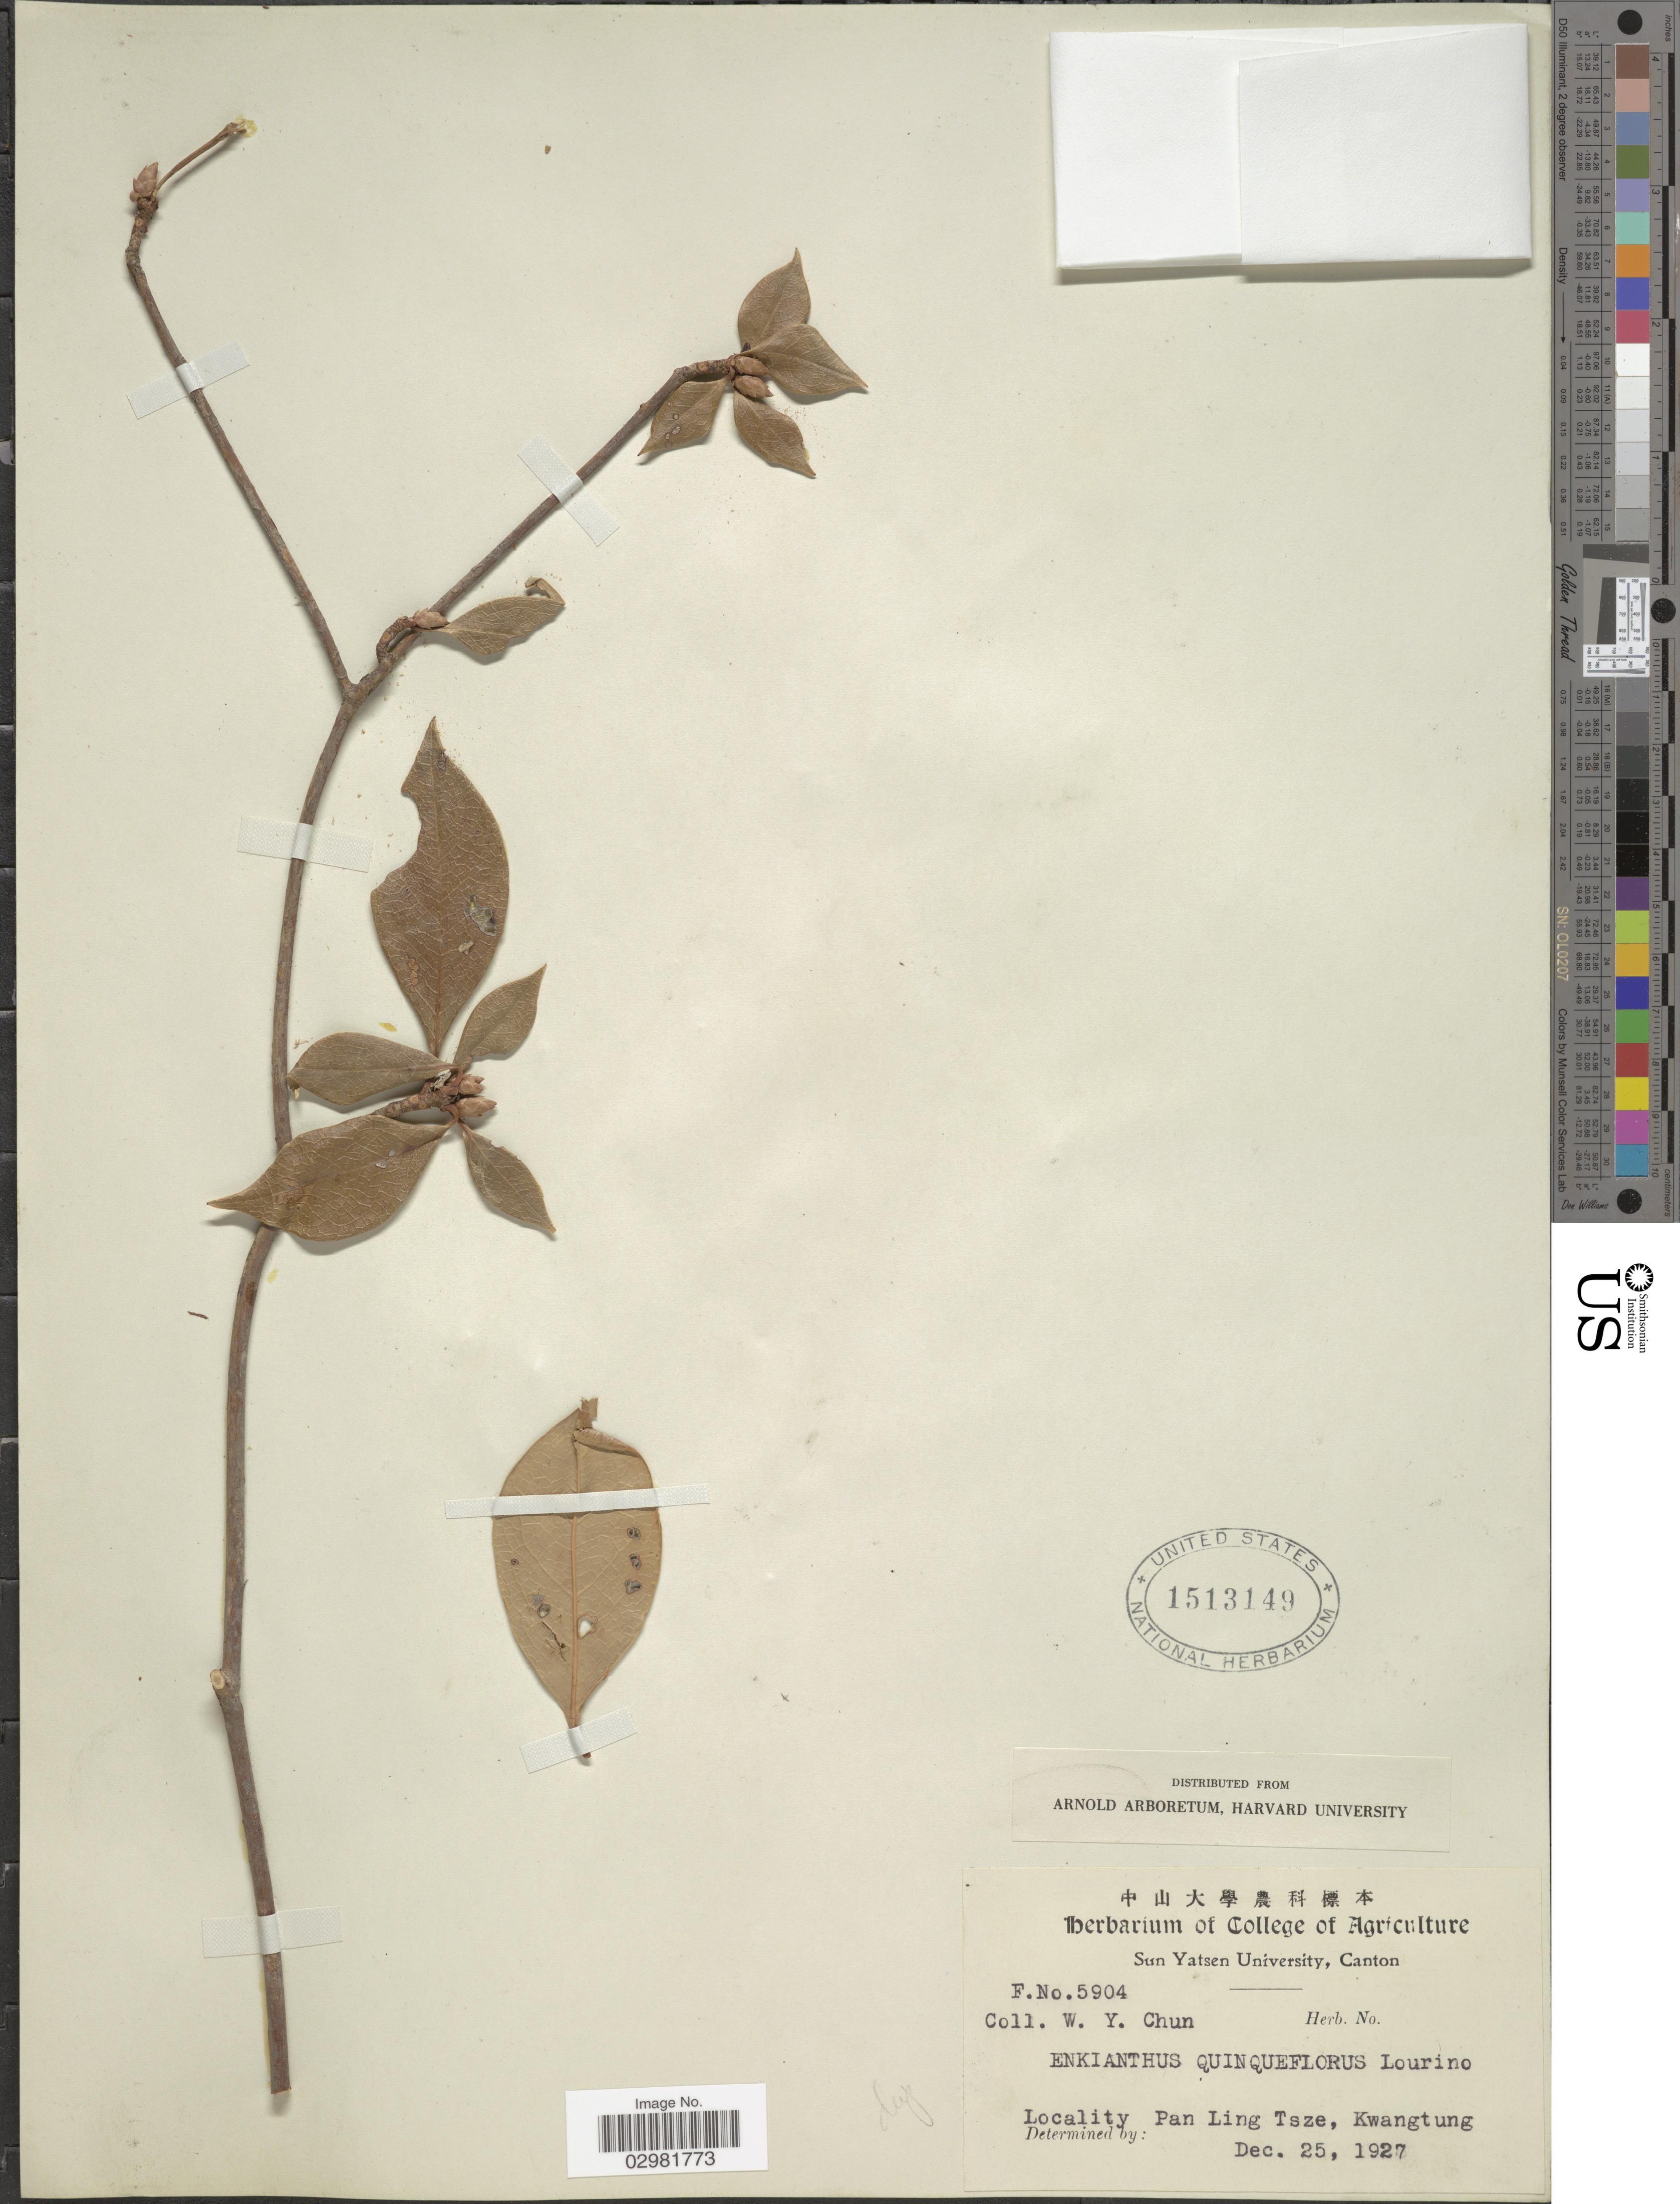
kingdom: Plantae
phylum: Tracheophyta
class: Magnoliopsida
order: Ericales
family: Ericaceae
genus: Enkianthus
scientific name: Enkianthus quinqueflorus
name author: Lour.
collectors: W. Y. Chun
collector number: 5904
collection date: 1927-12-25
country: China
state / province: Guangdong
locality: Pan Ling Tsze, Kwangtung.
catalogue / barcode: US 1513149